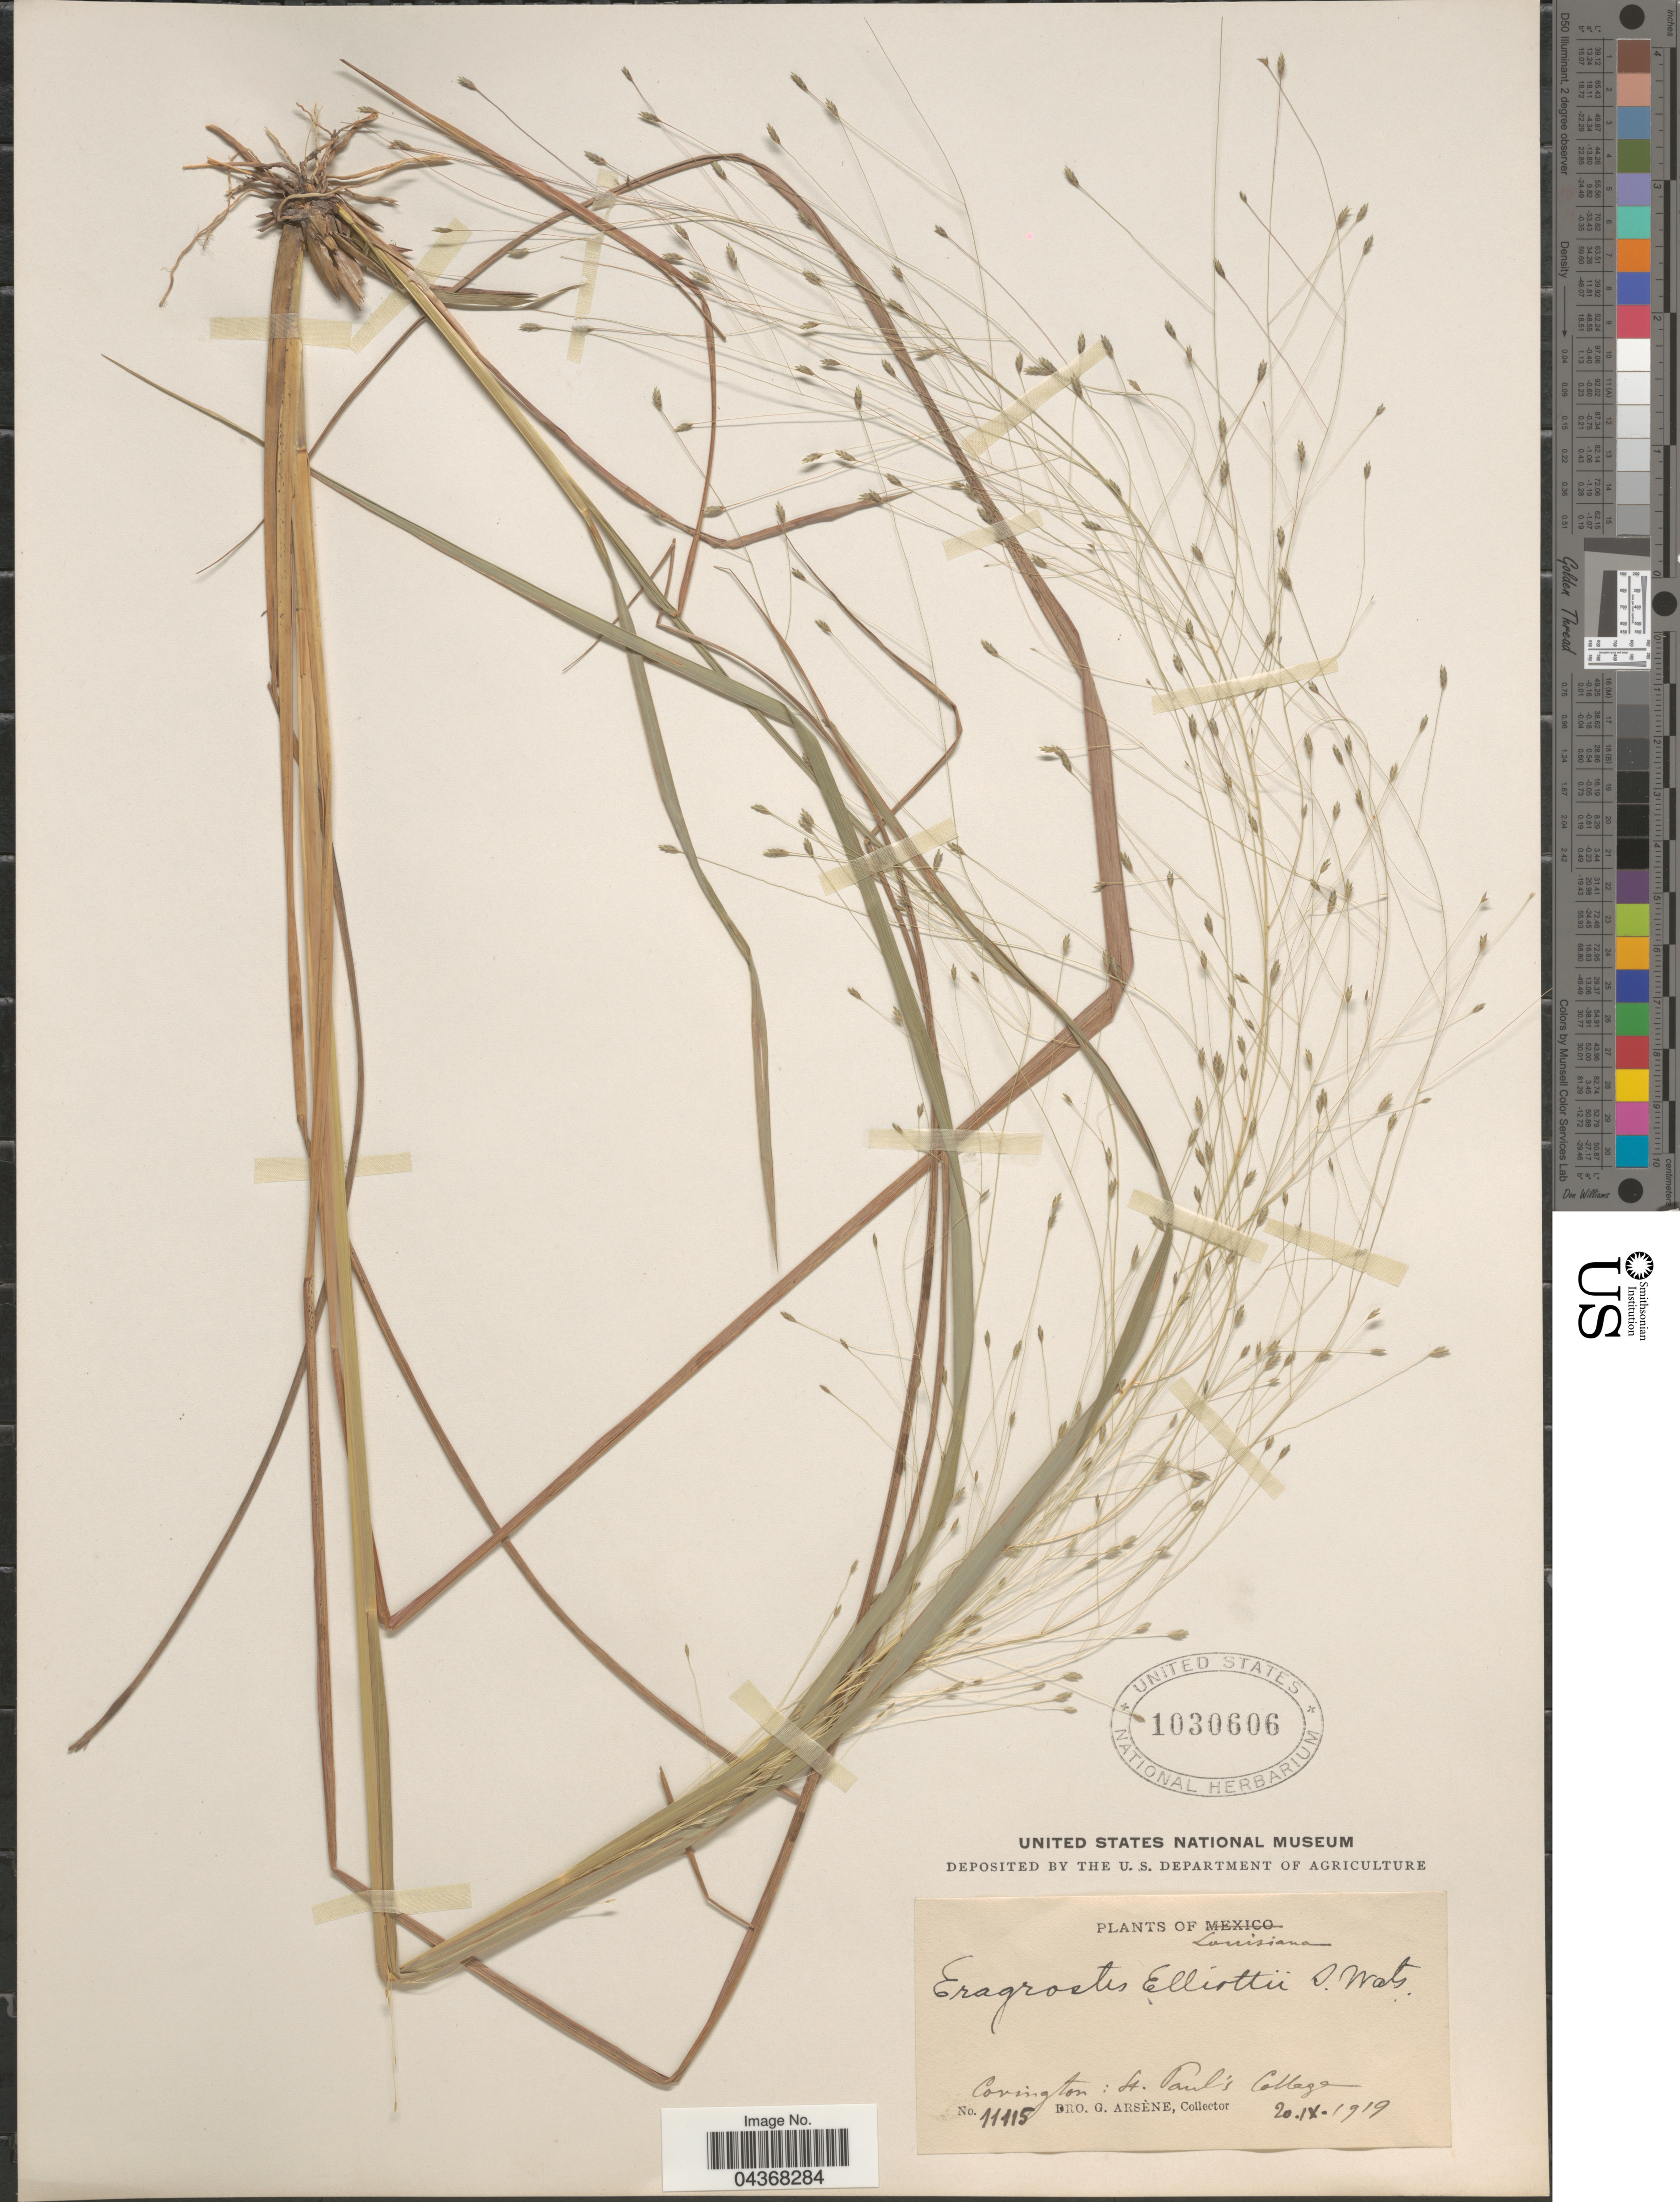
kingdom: Plantae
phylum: Tracheophyta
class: Liliopsida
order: Poales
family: Poaceae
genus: Eragrostis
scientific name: Eragrostis elliottii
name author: S. Watson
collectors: Bro. G. Arsène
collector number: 11115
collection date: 1919-09-20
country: United States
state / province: Louisiana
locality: Covington: St. Paul's College.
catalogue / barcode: US 1030606